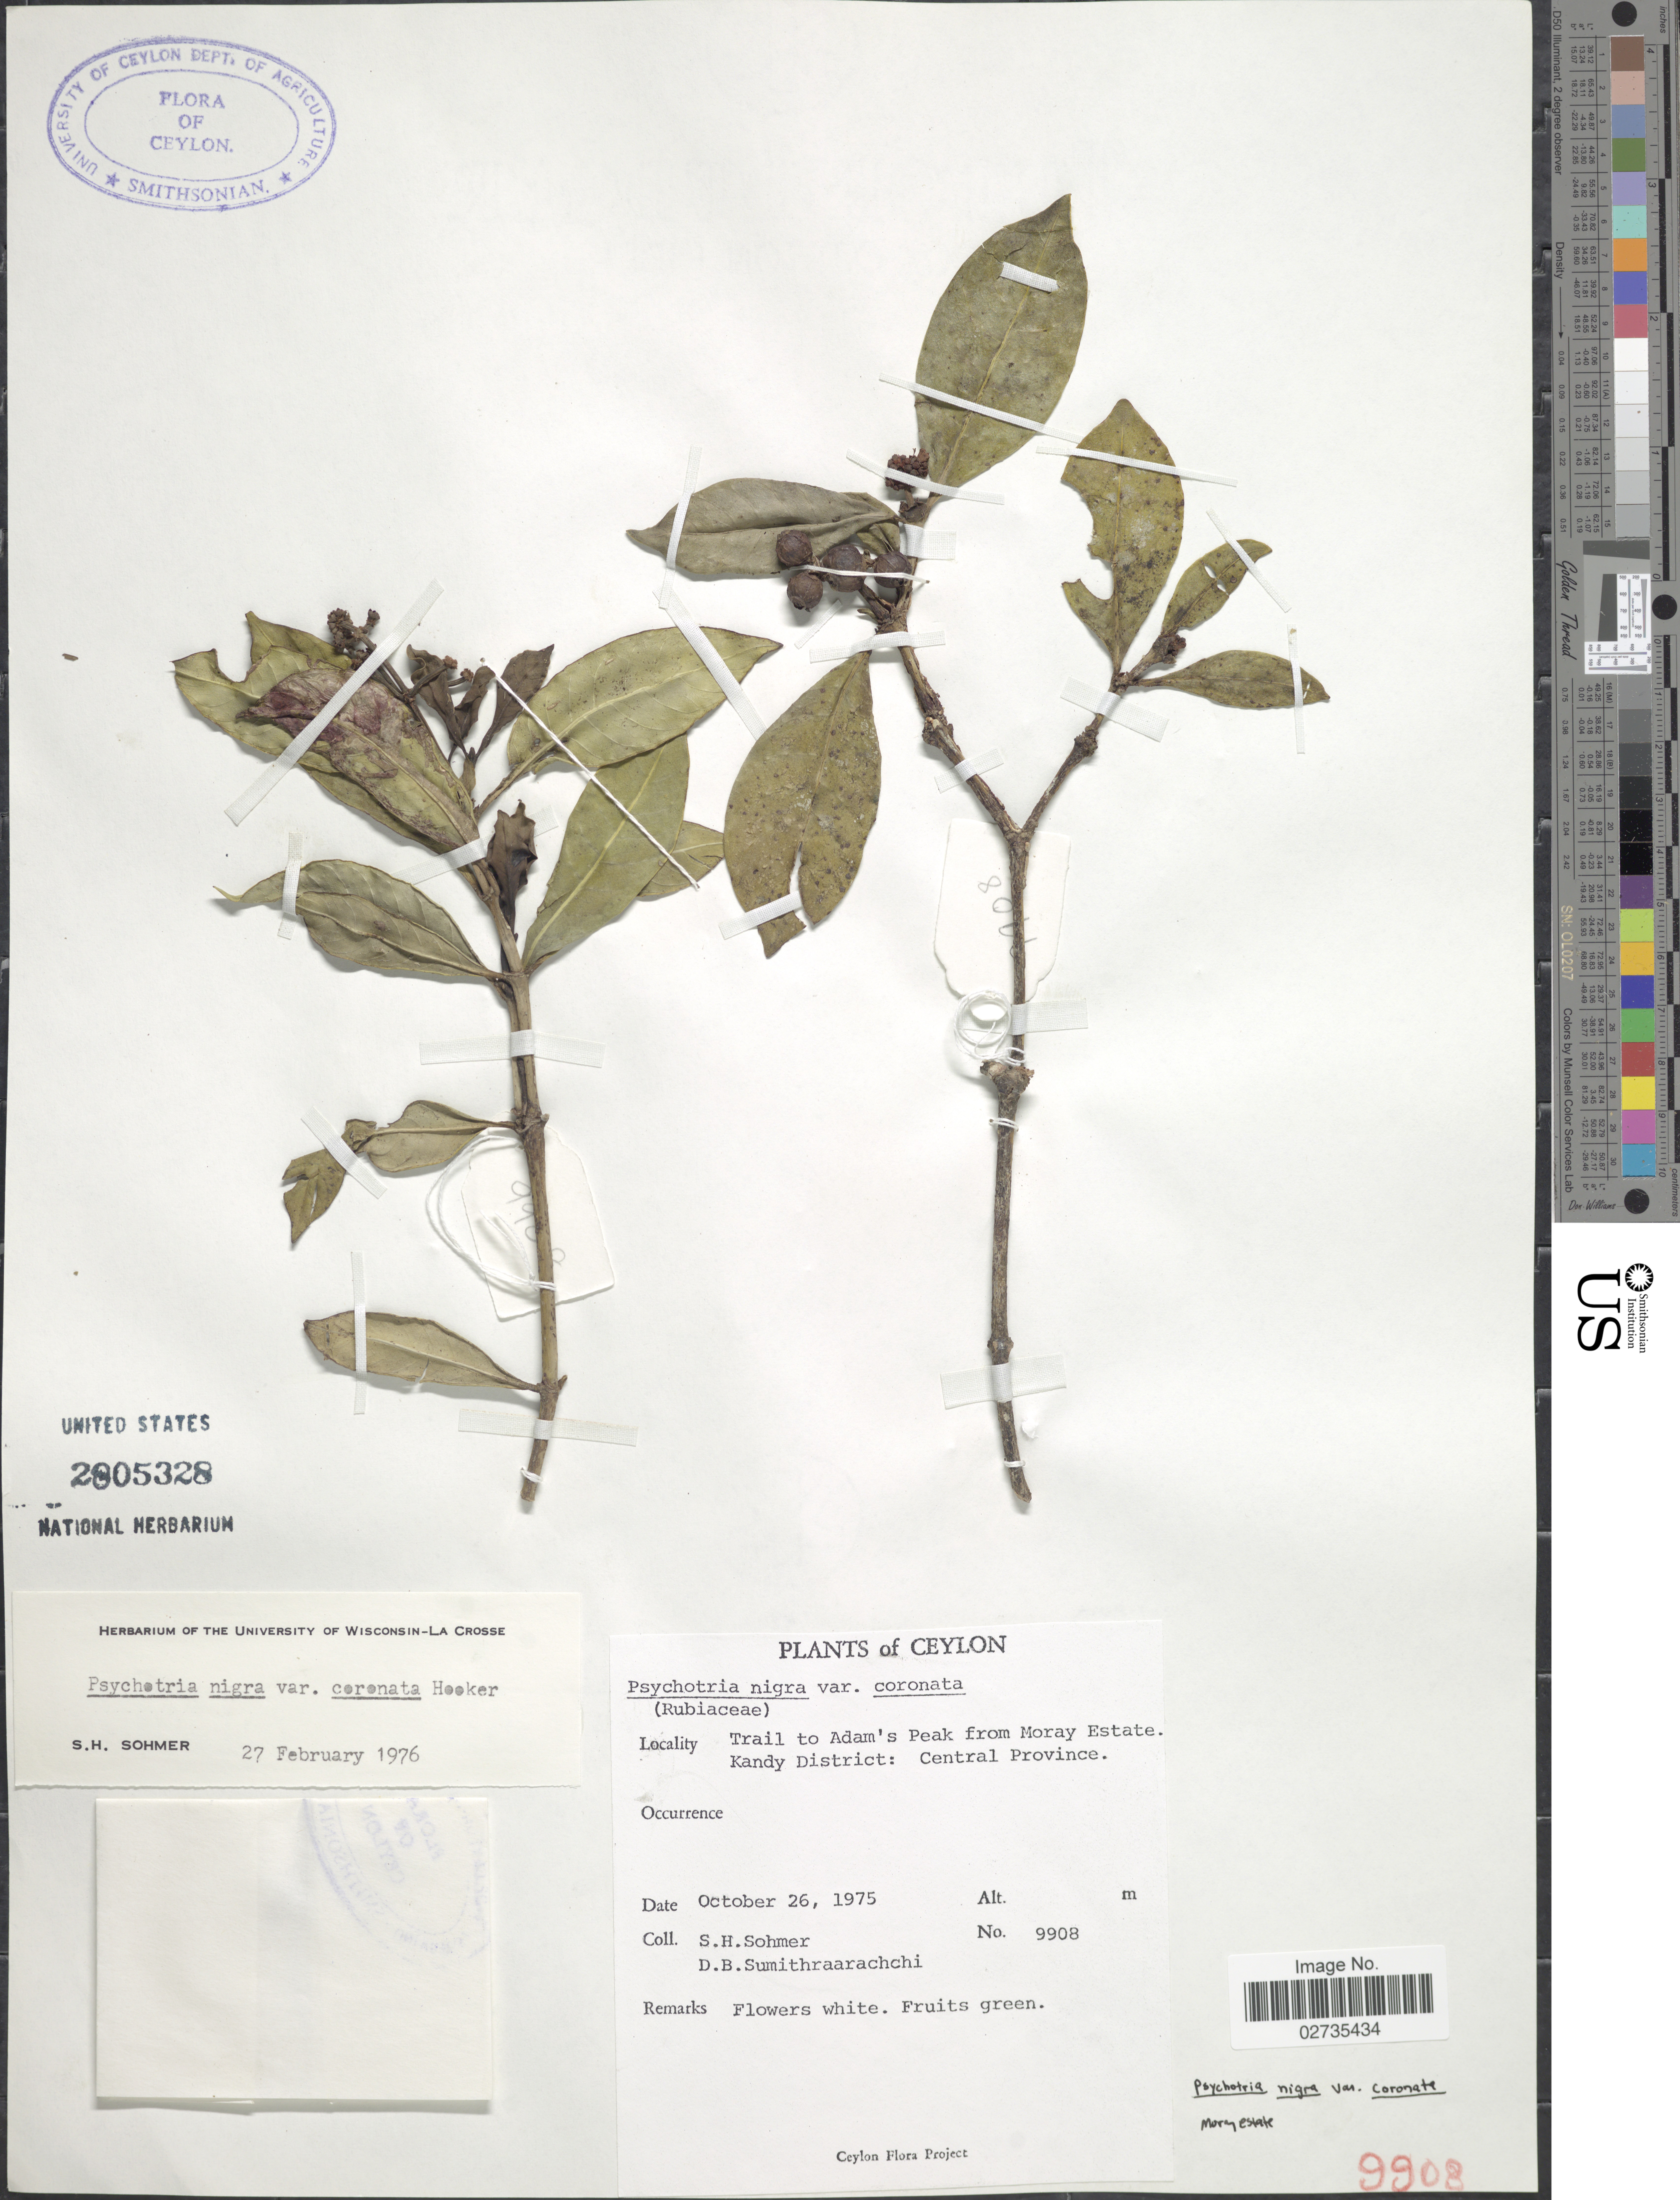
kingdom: Plantae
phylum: Tracheophyta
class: Magnoliopsida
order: Gentianales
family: Rubiaceae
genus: Psychotria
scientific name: Psychotria nigra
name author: (Gaertn.) Alston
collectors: S. H. Sohmer & D. B. Sumithraarachchi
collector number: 9908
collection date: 1975-10-26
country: Sri Lanka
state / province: Central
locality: Ceylon. Trail to Adam's Peak from Moray Estate. Kandy District.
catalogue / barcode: US 2805328